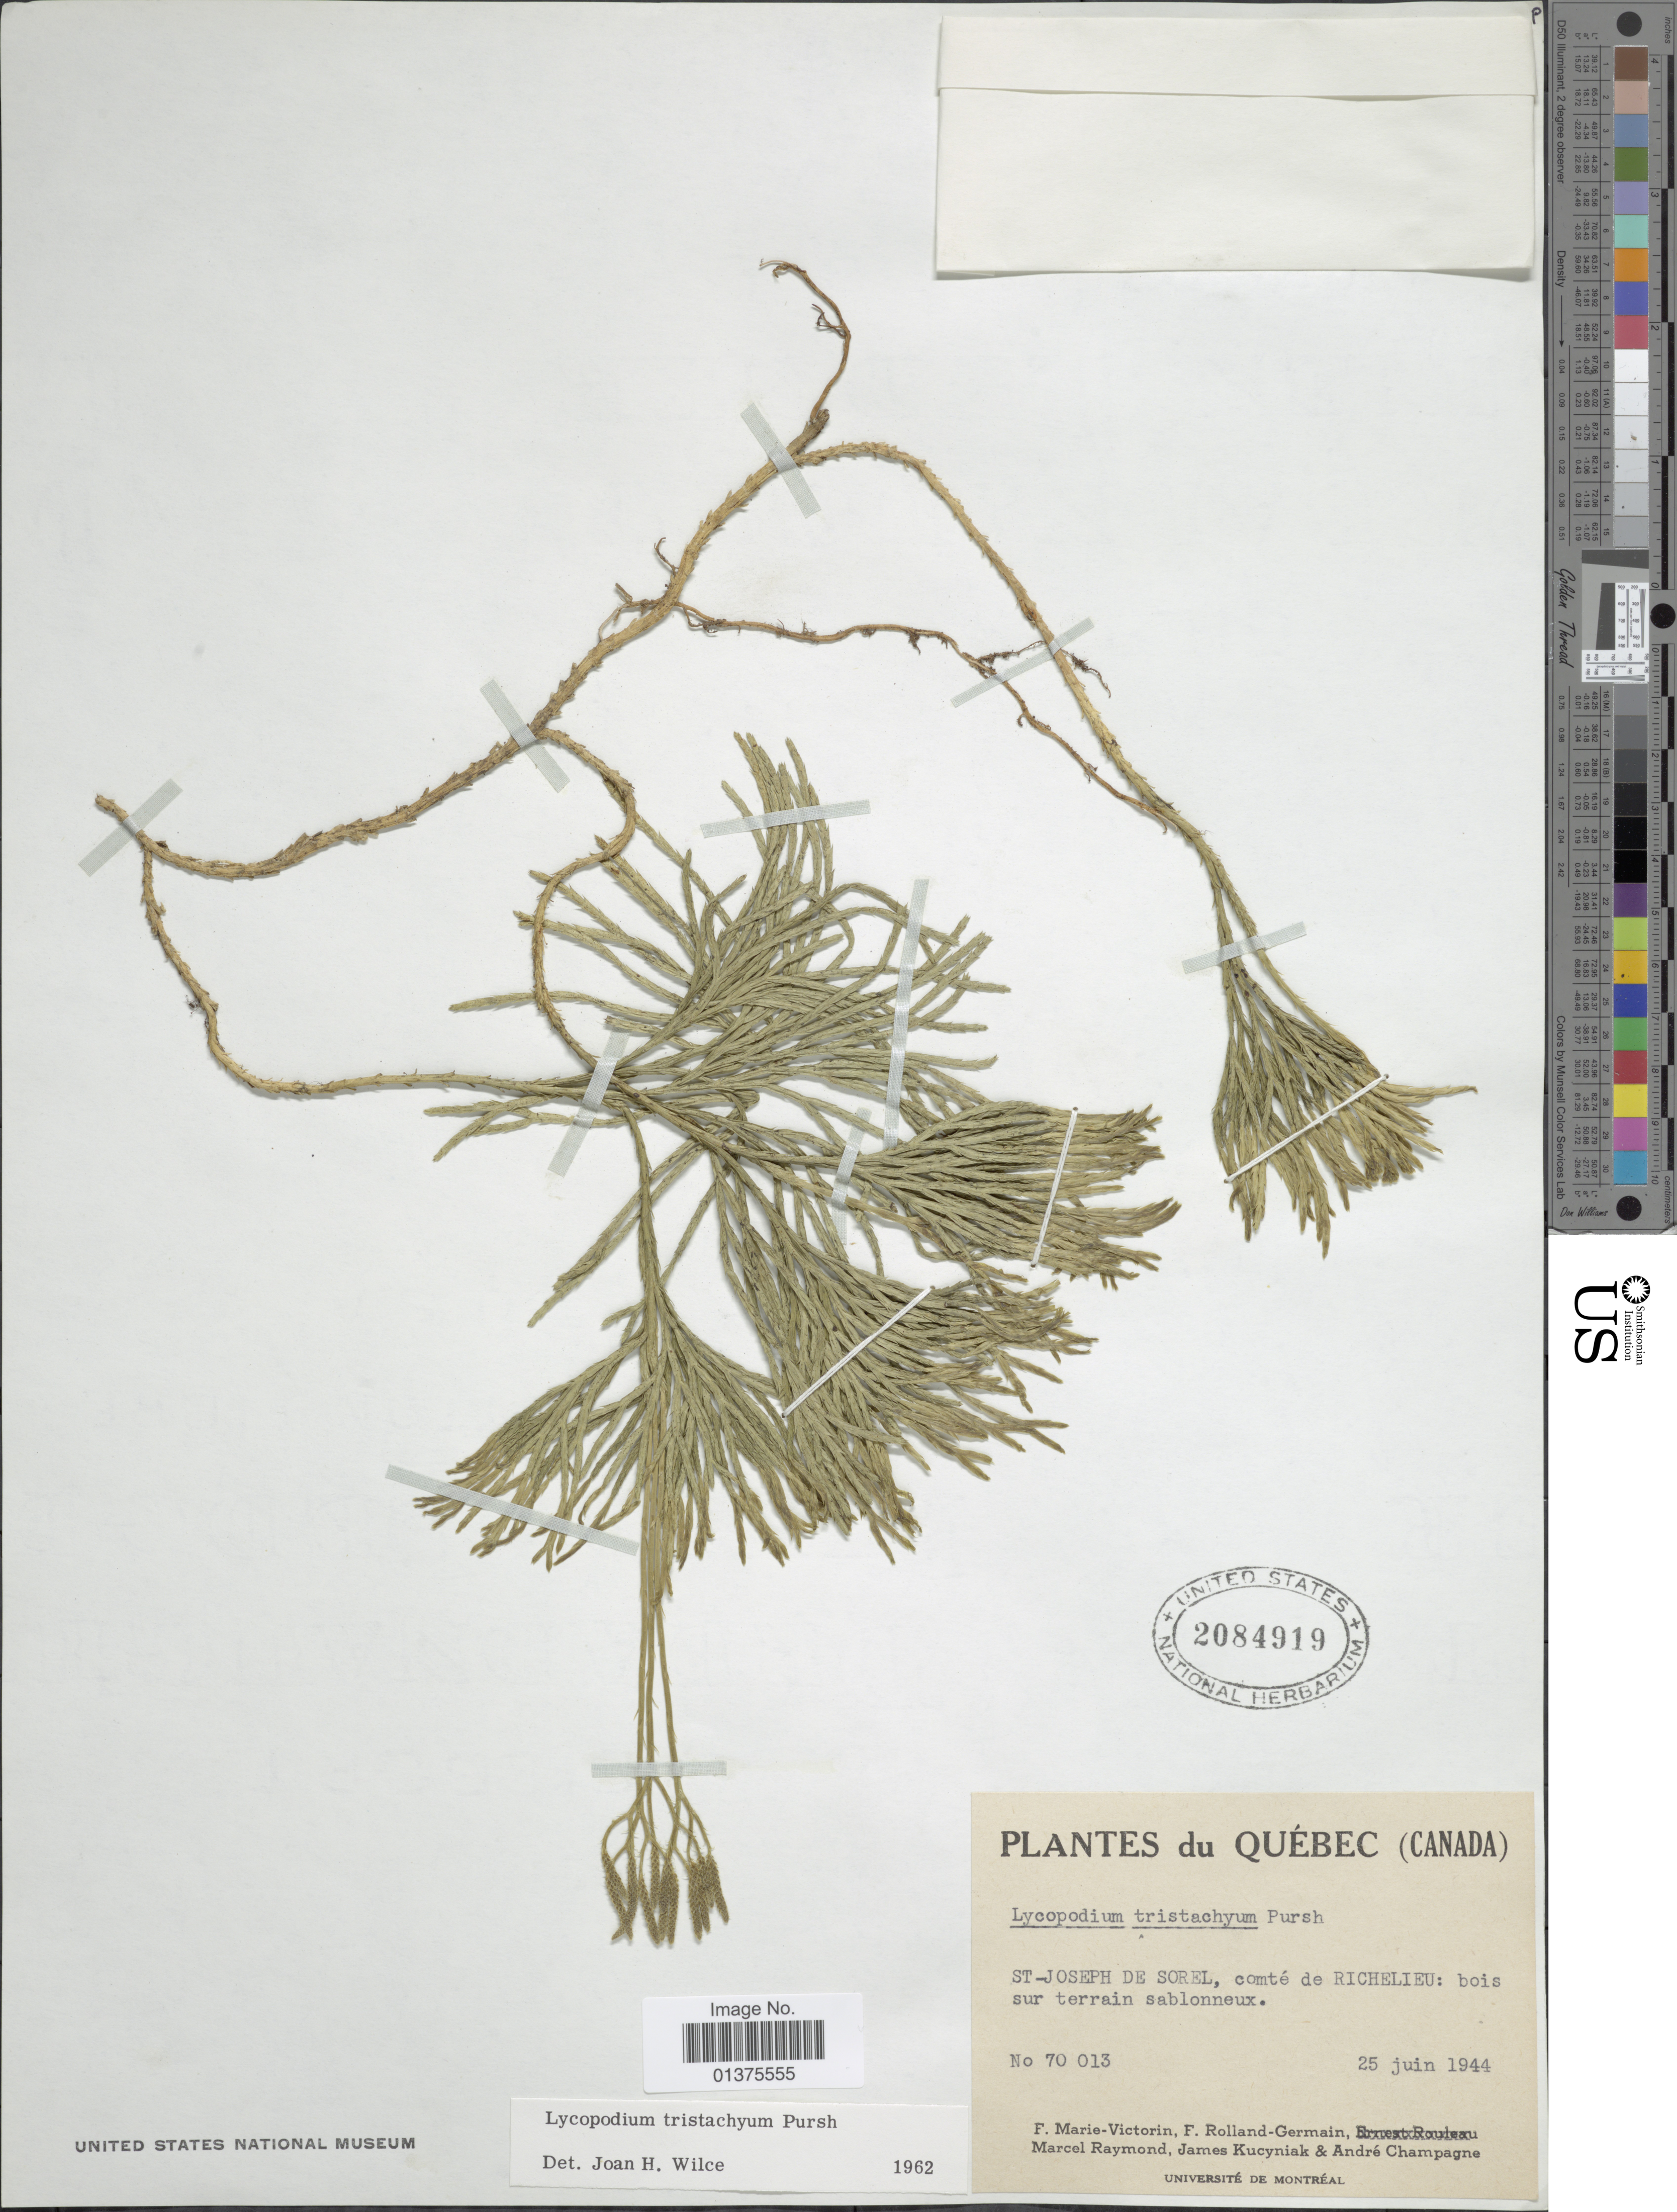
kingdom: Plantae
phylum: Tracheophyta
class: Lycopodiopsida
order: Lycopodiales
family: Lycopodiaceae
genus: Diphasiastrum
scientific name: Diphasiastrum tristachyum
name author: (Pursh) Holub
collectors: Fr. Marie-Victorin, Rolland-Germain, M. Raymond, J. Kucyniak & A. Champagne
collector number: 70013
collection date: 1944-06-25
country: Canada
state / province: Quebec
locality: St-Joseph de Sorel, comté de Richelieu: bois sur terrain sablonneux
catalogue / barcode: US 2084919